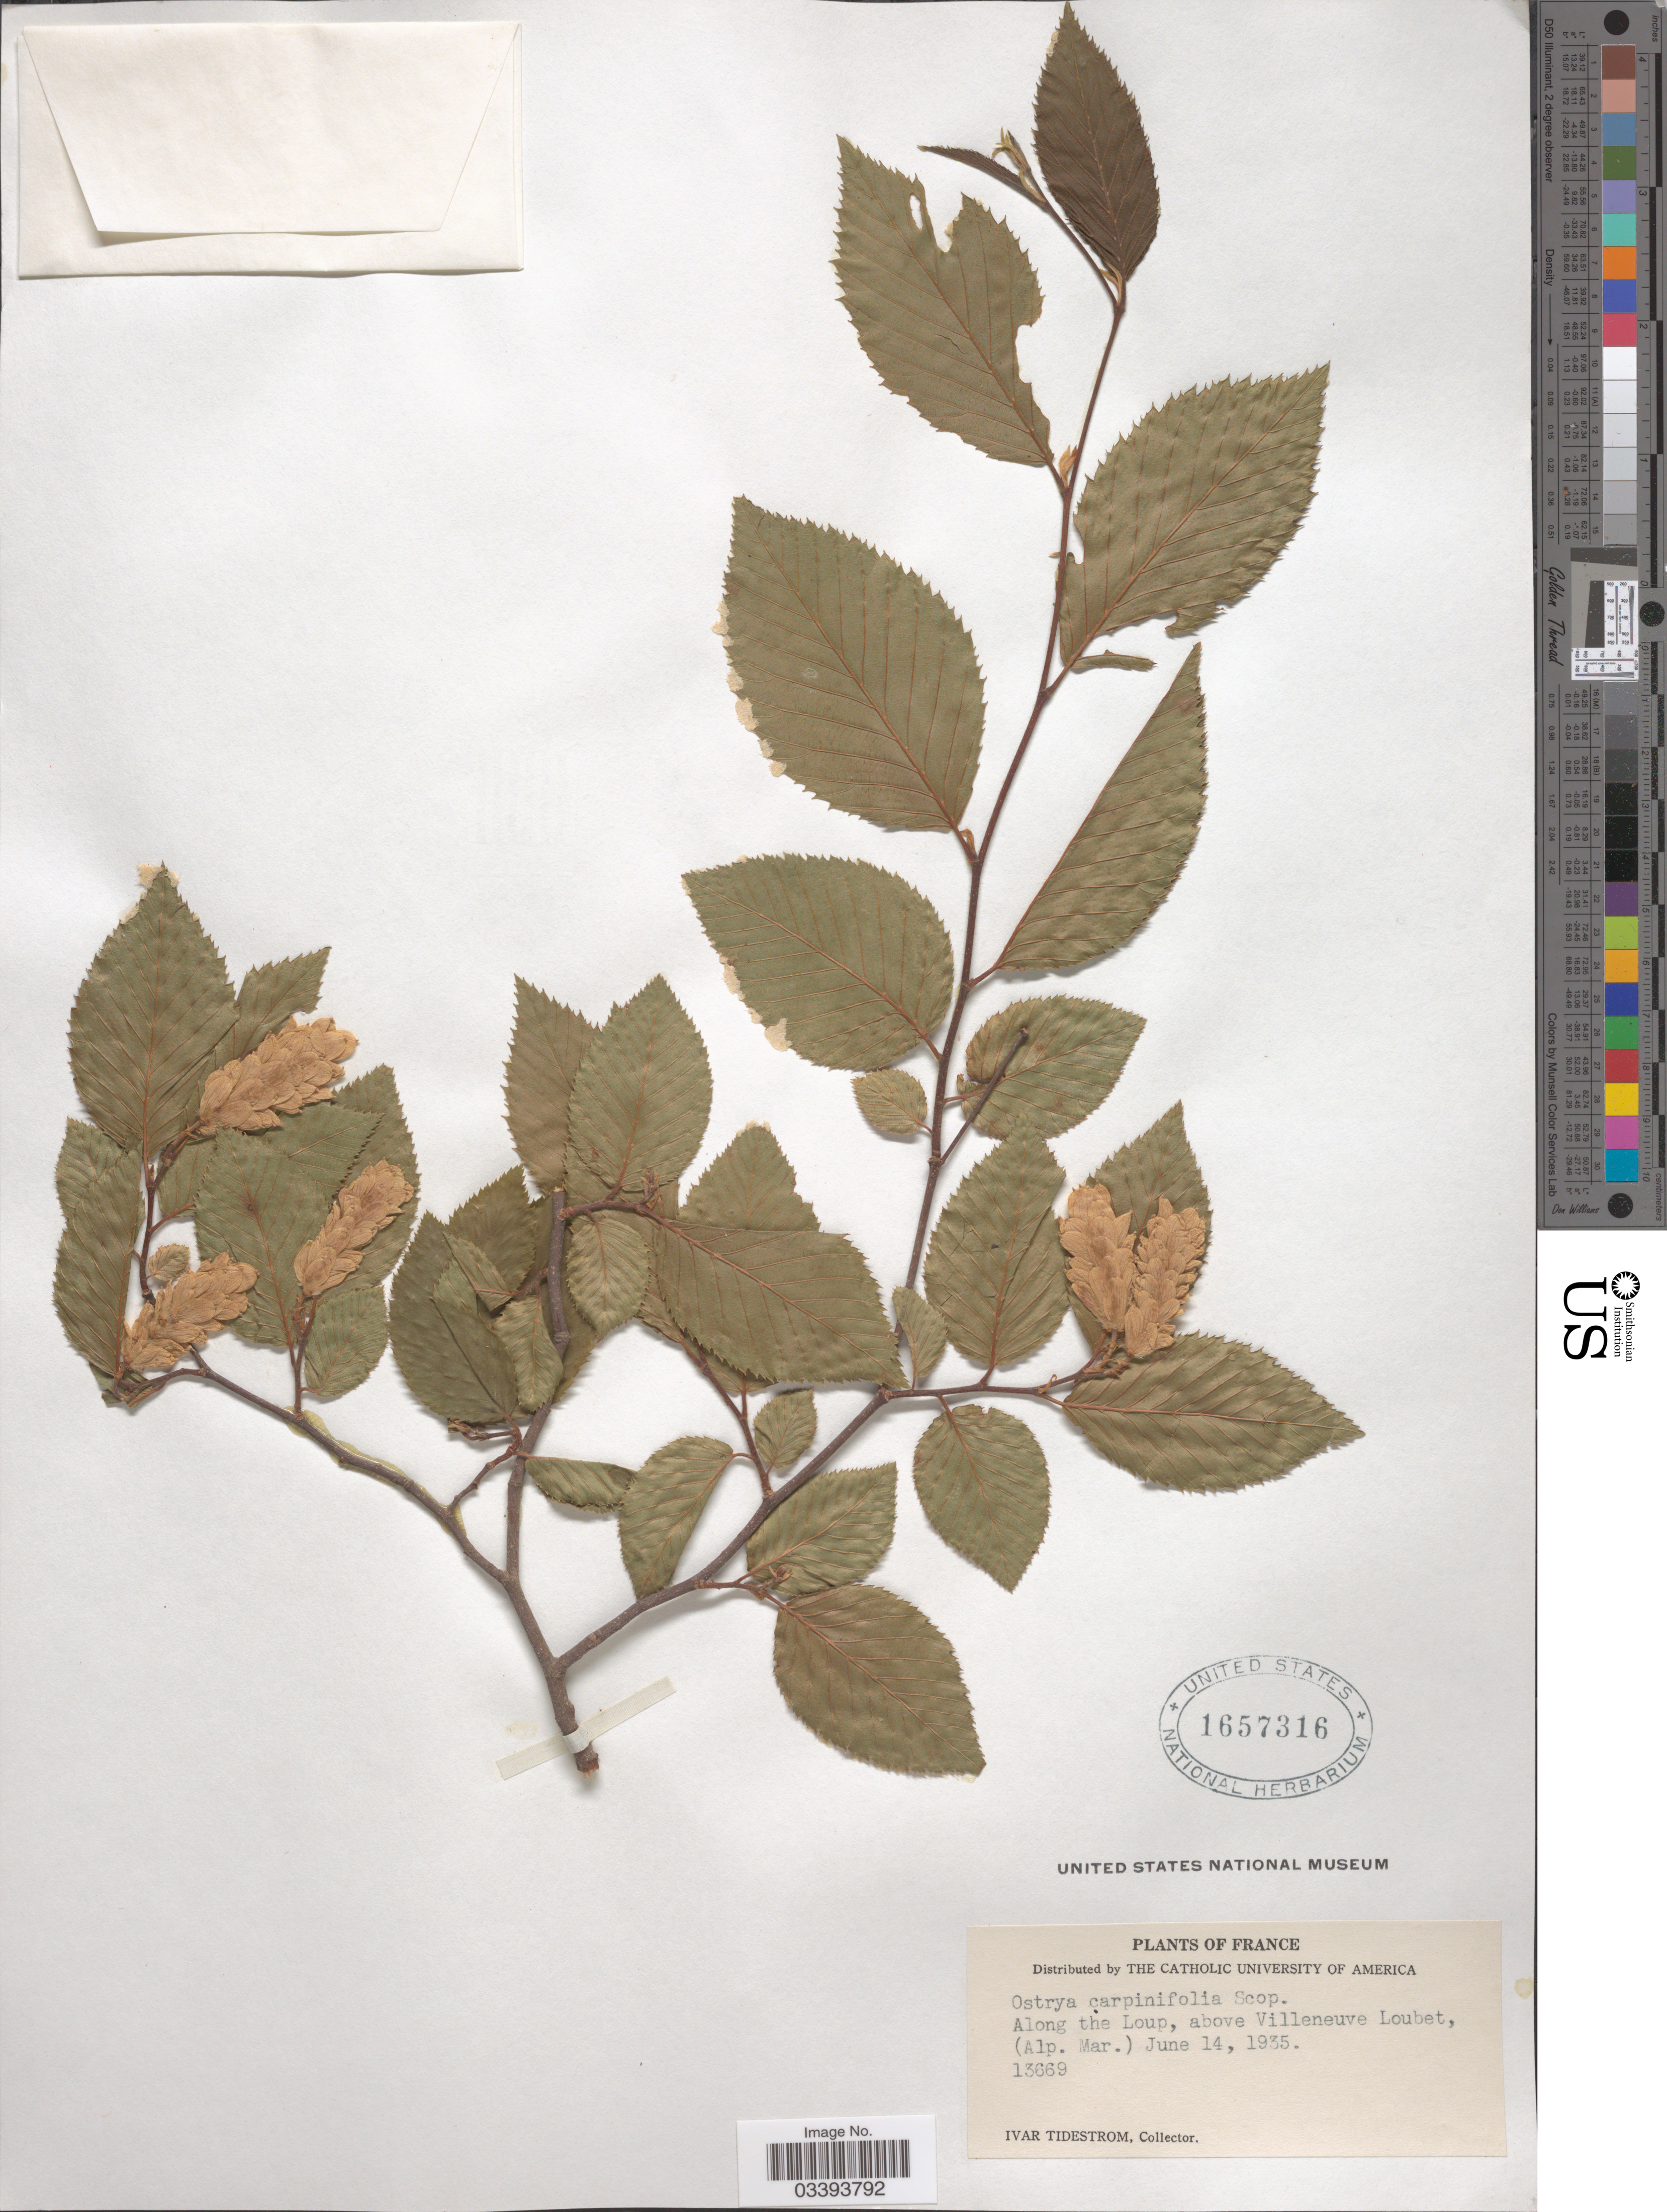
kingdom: Plantae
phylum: Tracheophyta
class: Magnoliopsida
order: Fagales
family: Betulaceae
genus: Ostrya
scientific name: Ostrya carpinifolia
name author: Scop.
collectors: I. F. Tidestrom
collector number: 13669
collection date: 1935-06-14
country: France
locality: Along the Loup, above Villeneuve Loubet, (Alp. Mar.).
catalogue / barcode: US 1657316